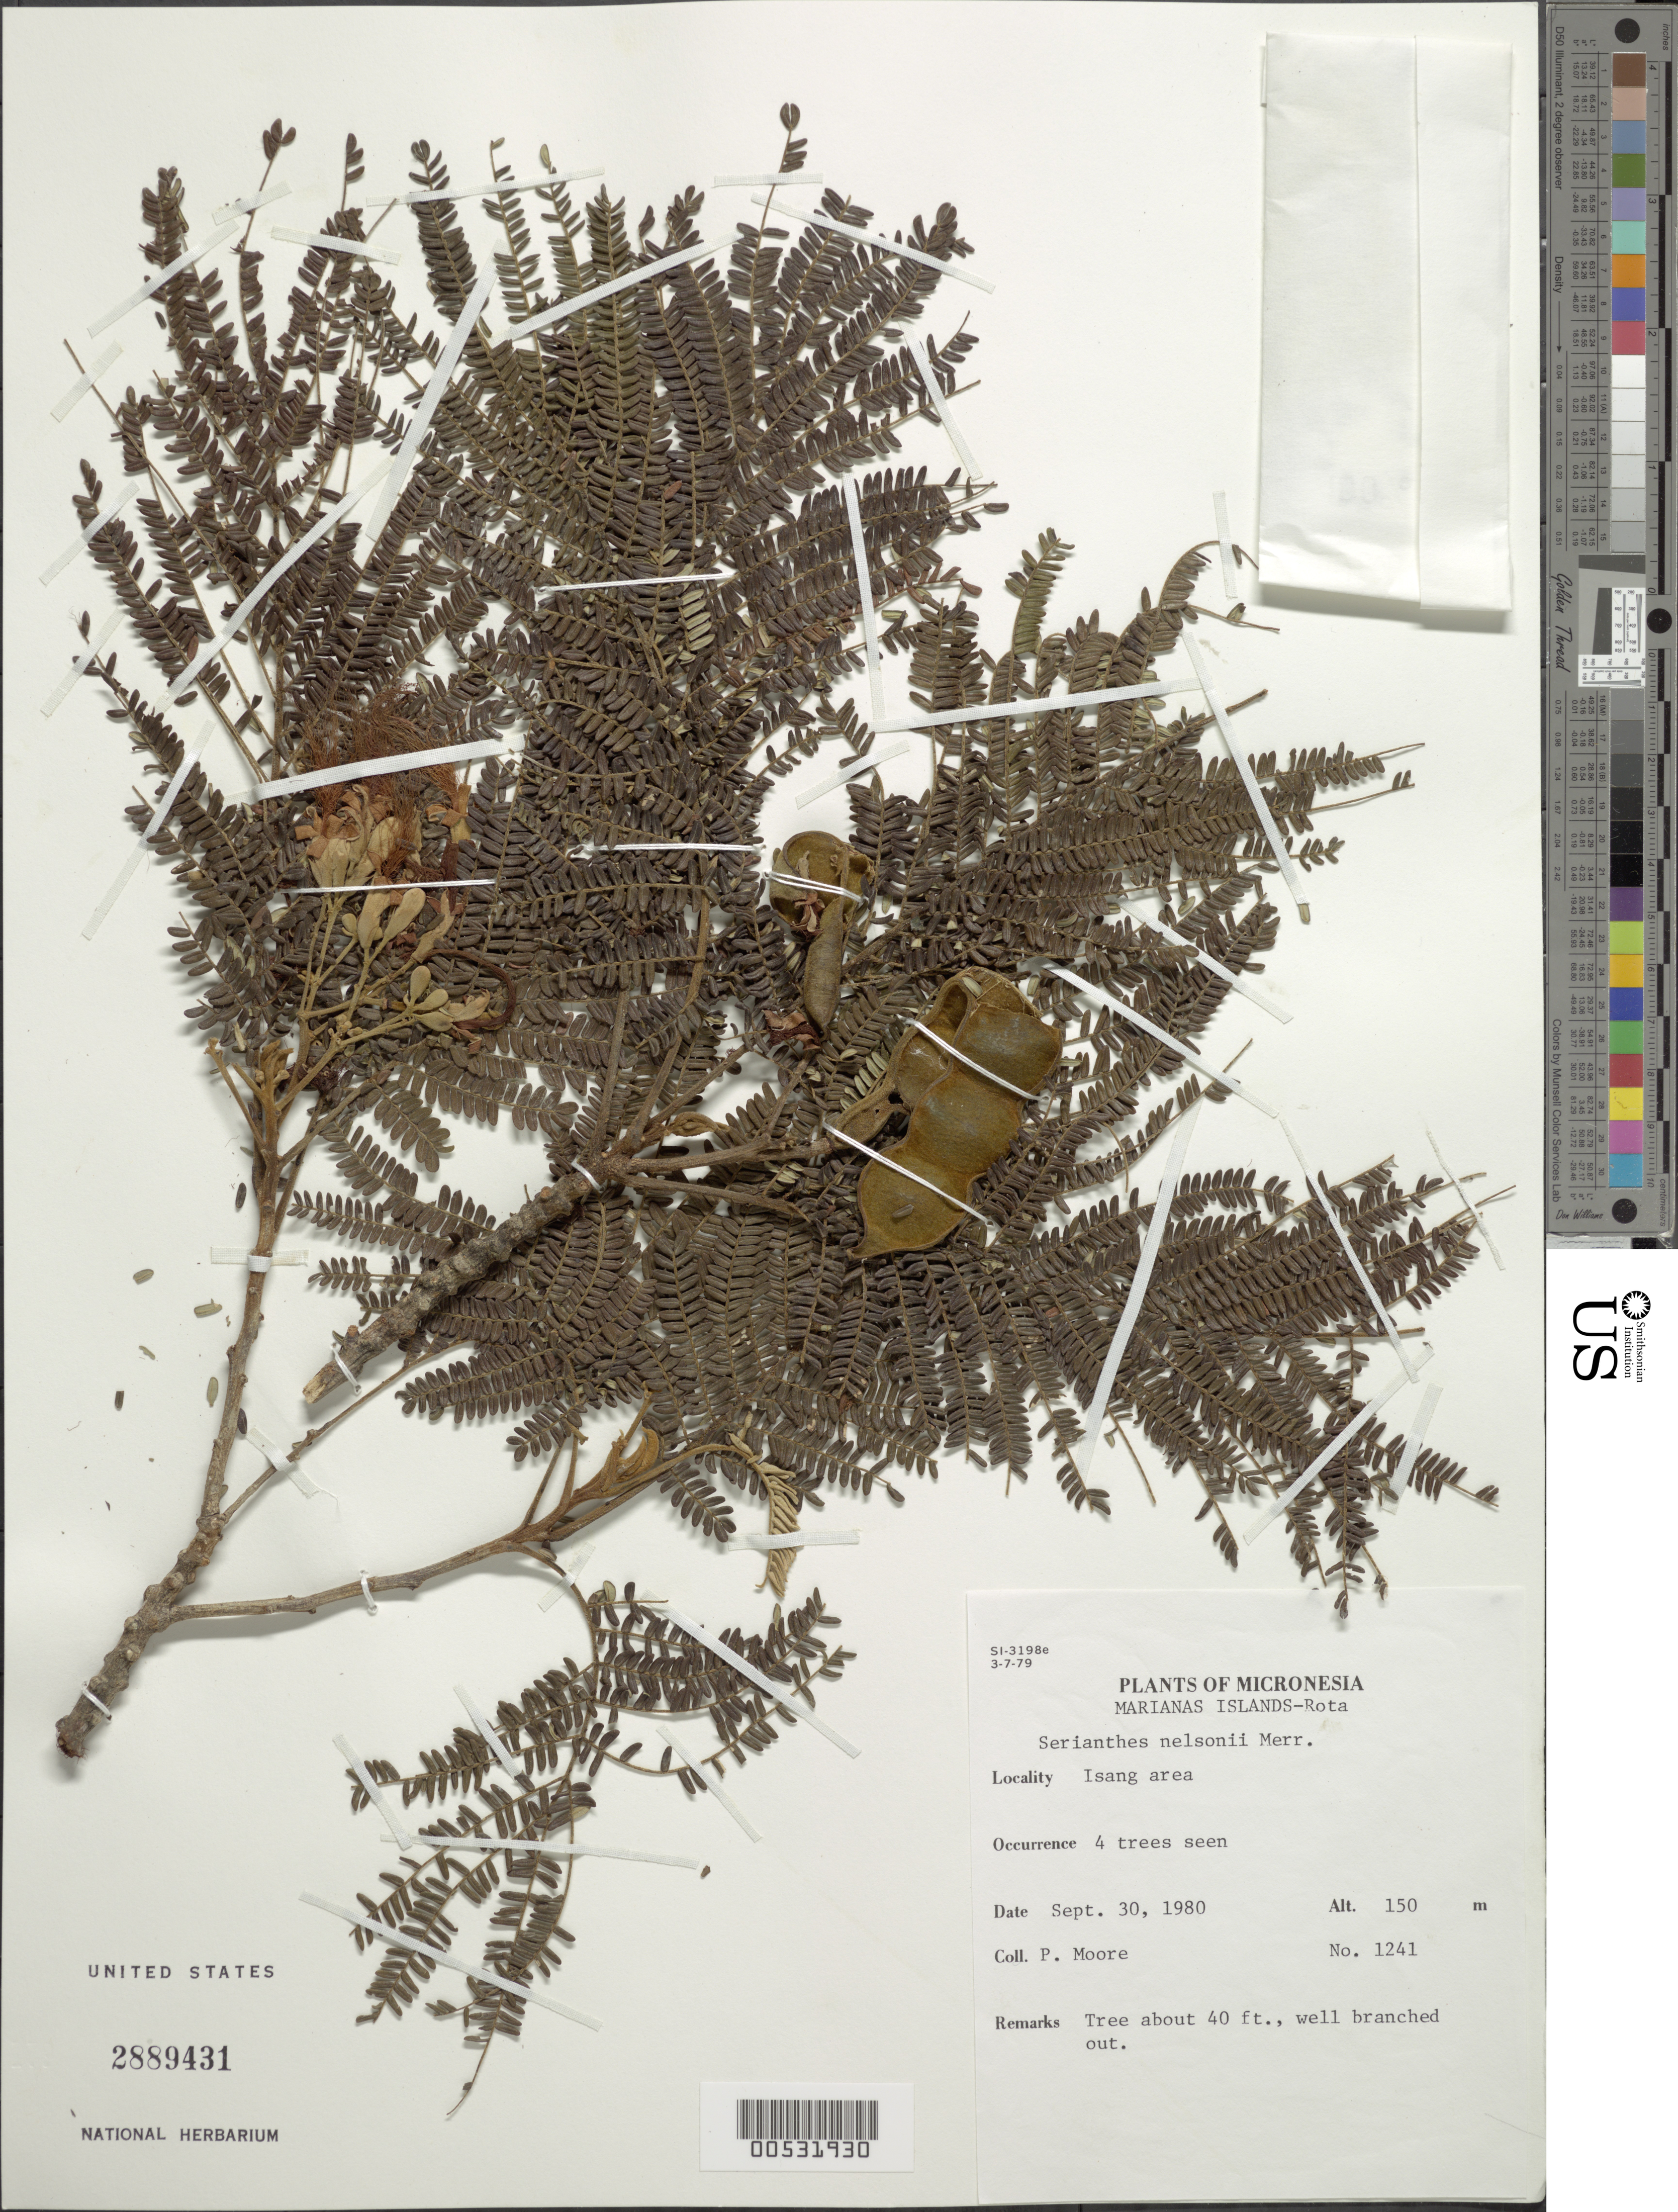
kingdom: Plantae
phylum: Tracheophyta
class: Magnoliopsida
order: Fabales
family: Fabaceae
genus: Serianthes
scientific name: Serianthes nelsonii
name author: Merr.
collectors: P. Moore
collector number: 1241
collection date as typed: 30 Sep 1980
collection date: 1980-09-30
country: Northern Mariana Islands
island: Rota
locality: Isang area.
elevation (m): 150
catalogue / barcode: US 2889431